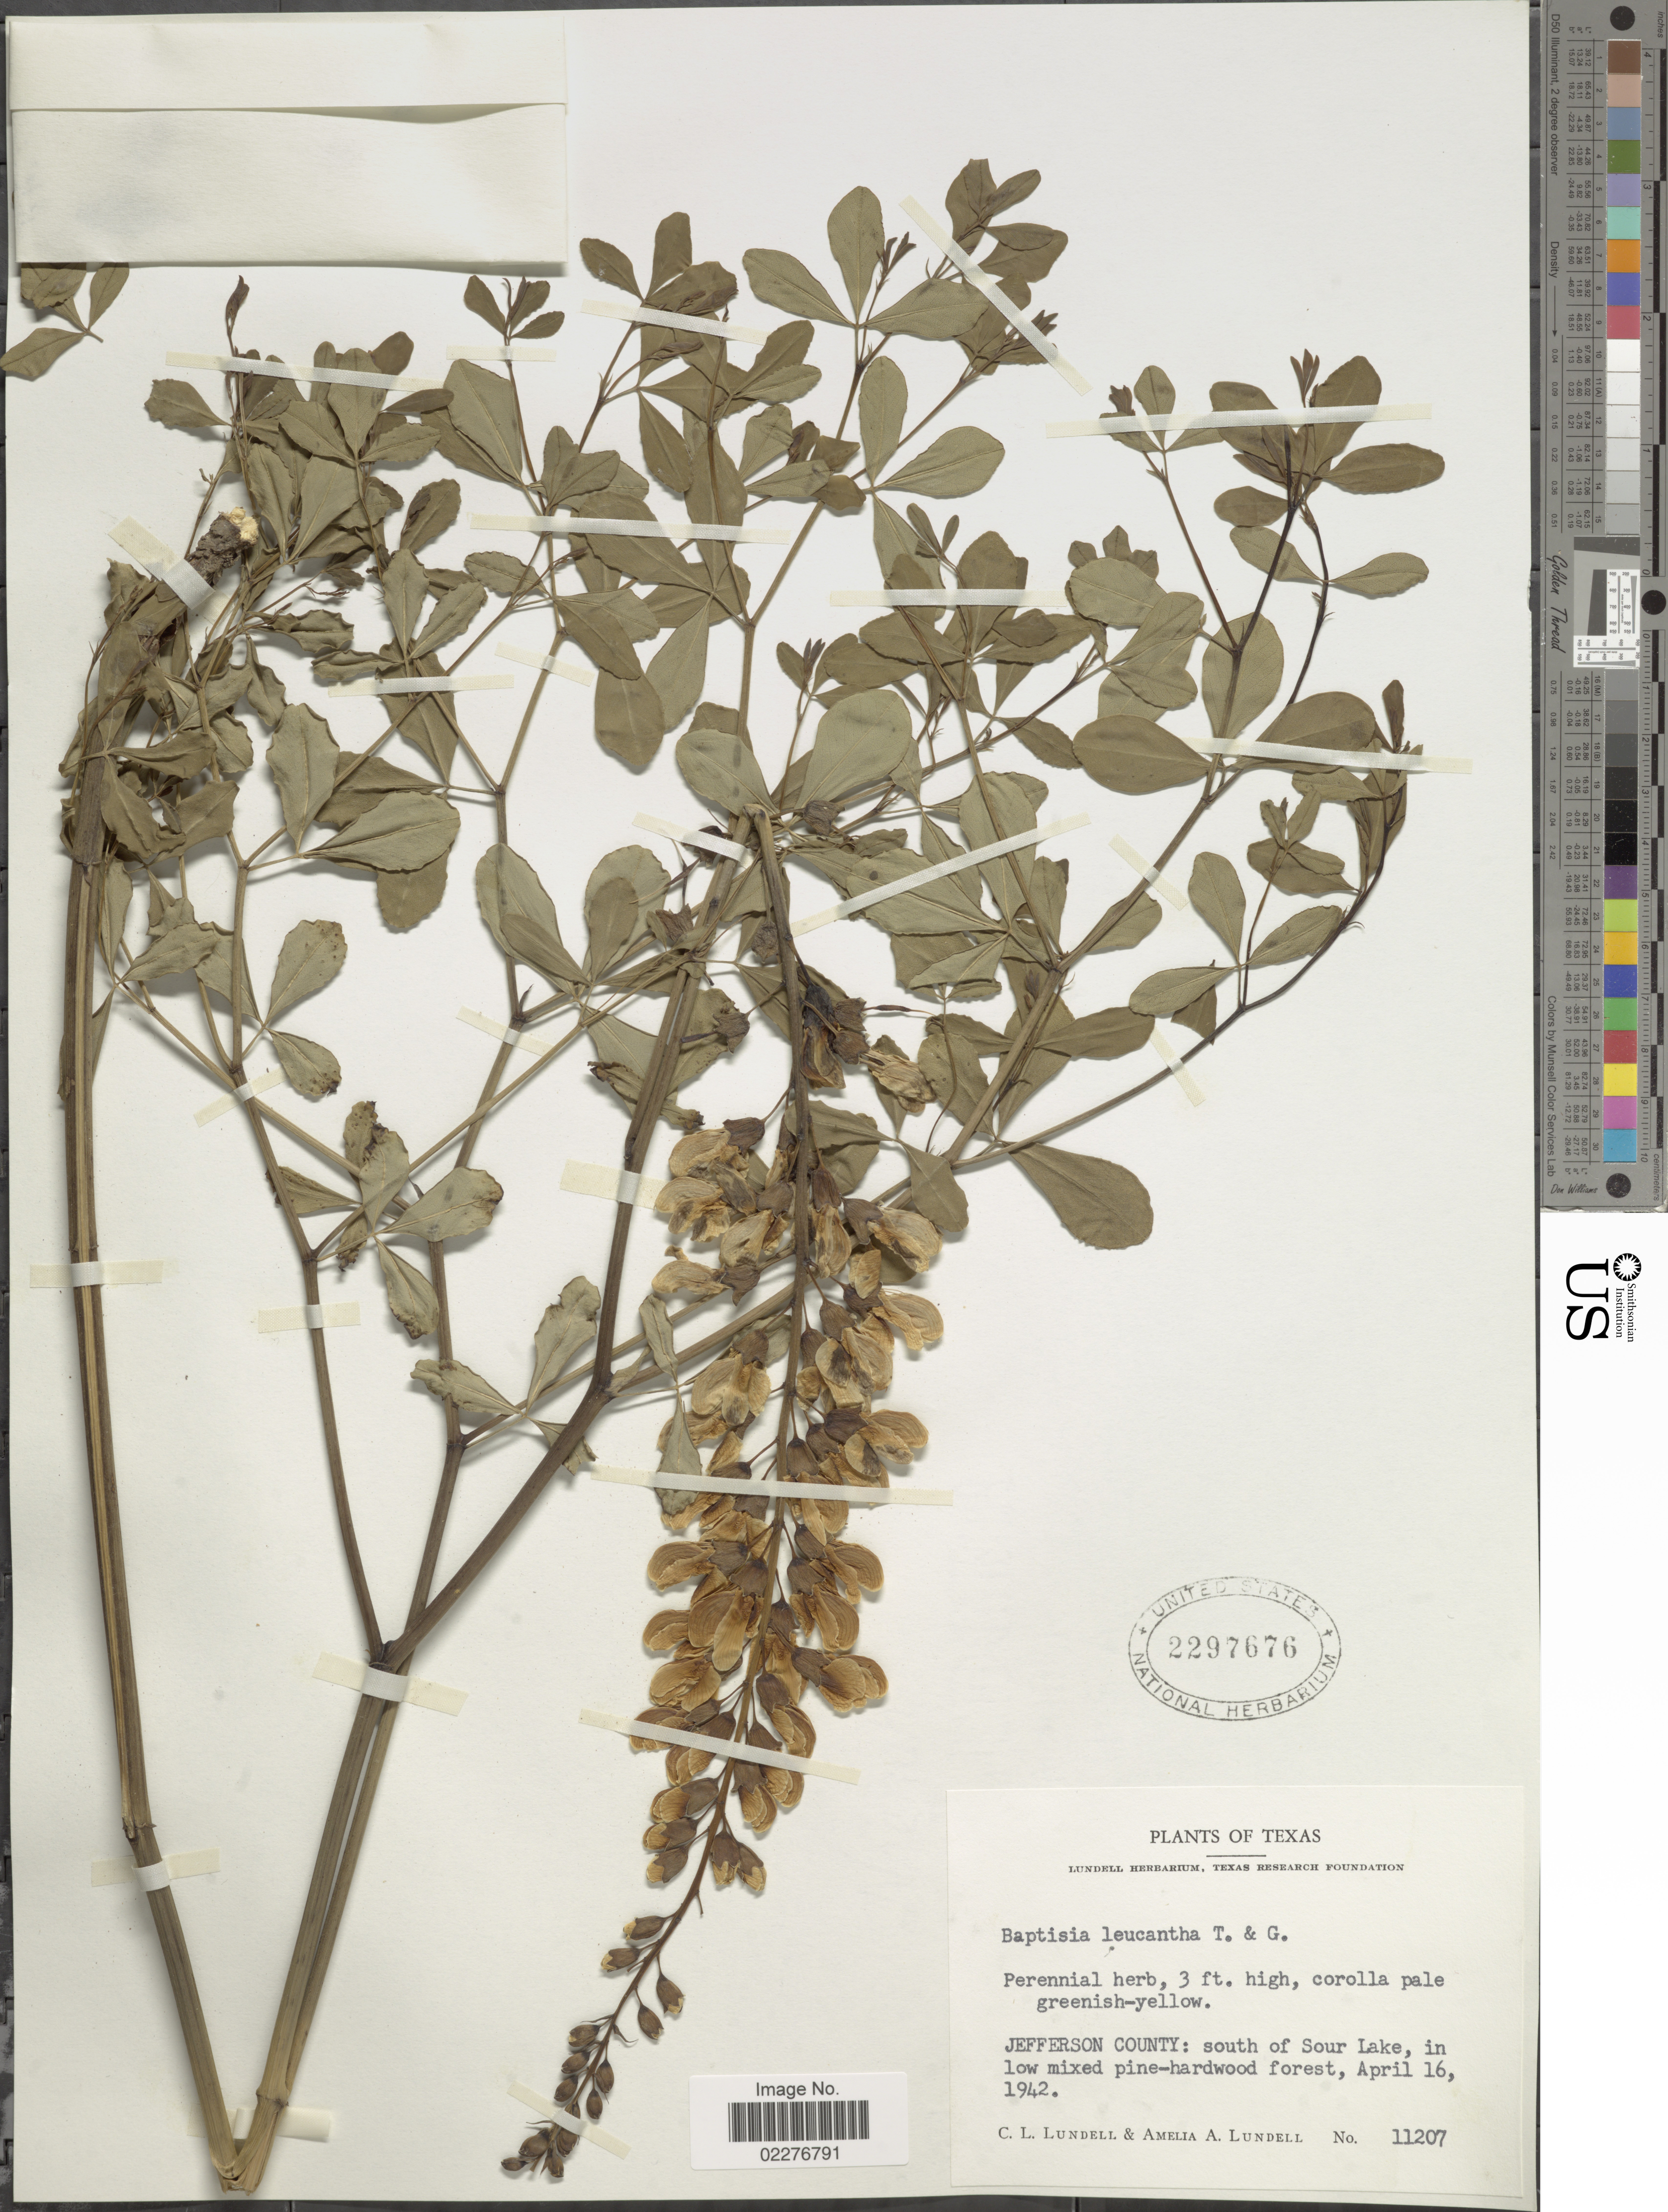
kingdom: Plantae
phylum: Tracheophyta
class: Magnoliopsida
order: Fabales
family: Fabaceae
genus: Baptisia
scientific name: Baptisia leucantha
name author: Torr. & A. Gray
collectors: C. L. Lundell & A. A. Lundell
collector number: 11207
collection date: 1942-04-16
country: United States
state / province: Texas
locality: Jefferson County: south of Sour Lake, in low mixed pine-hardwood forest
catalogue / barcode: US 2297676